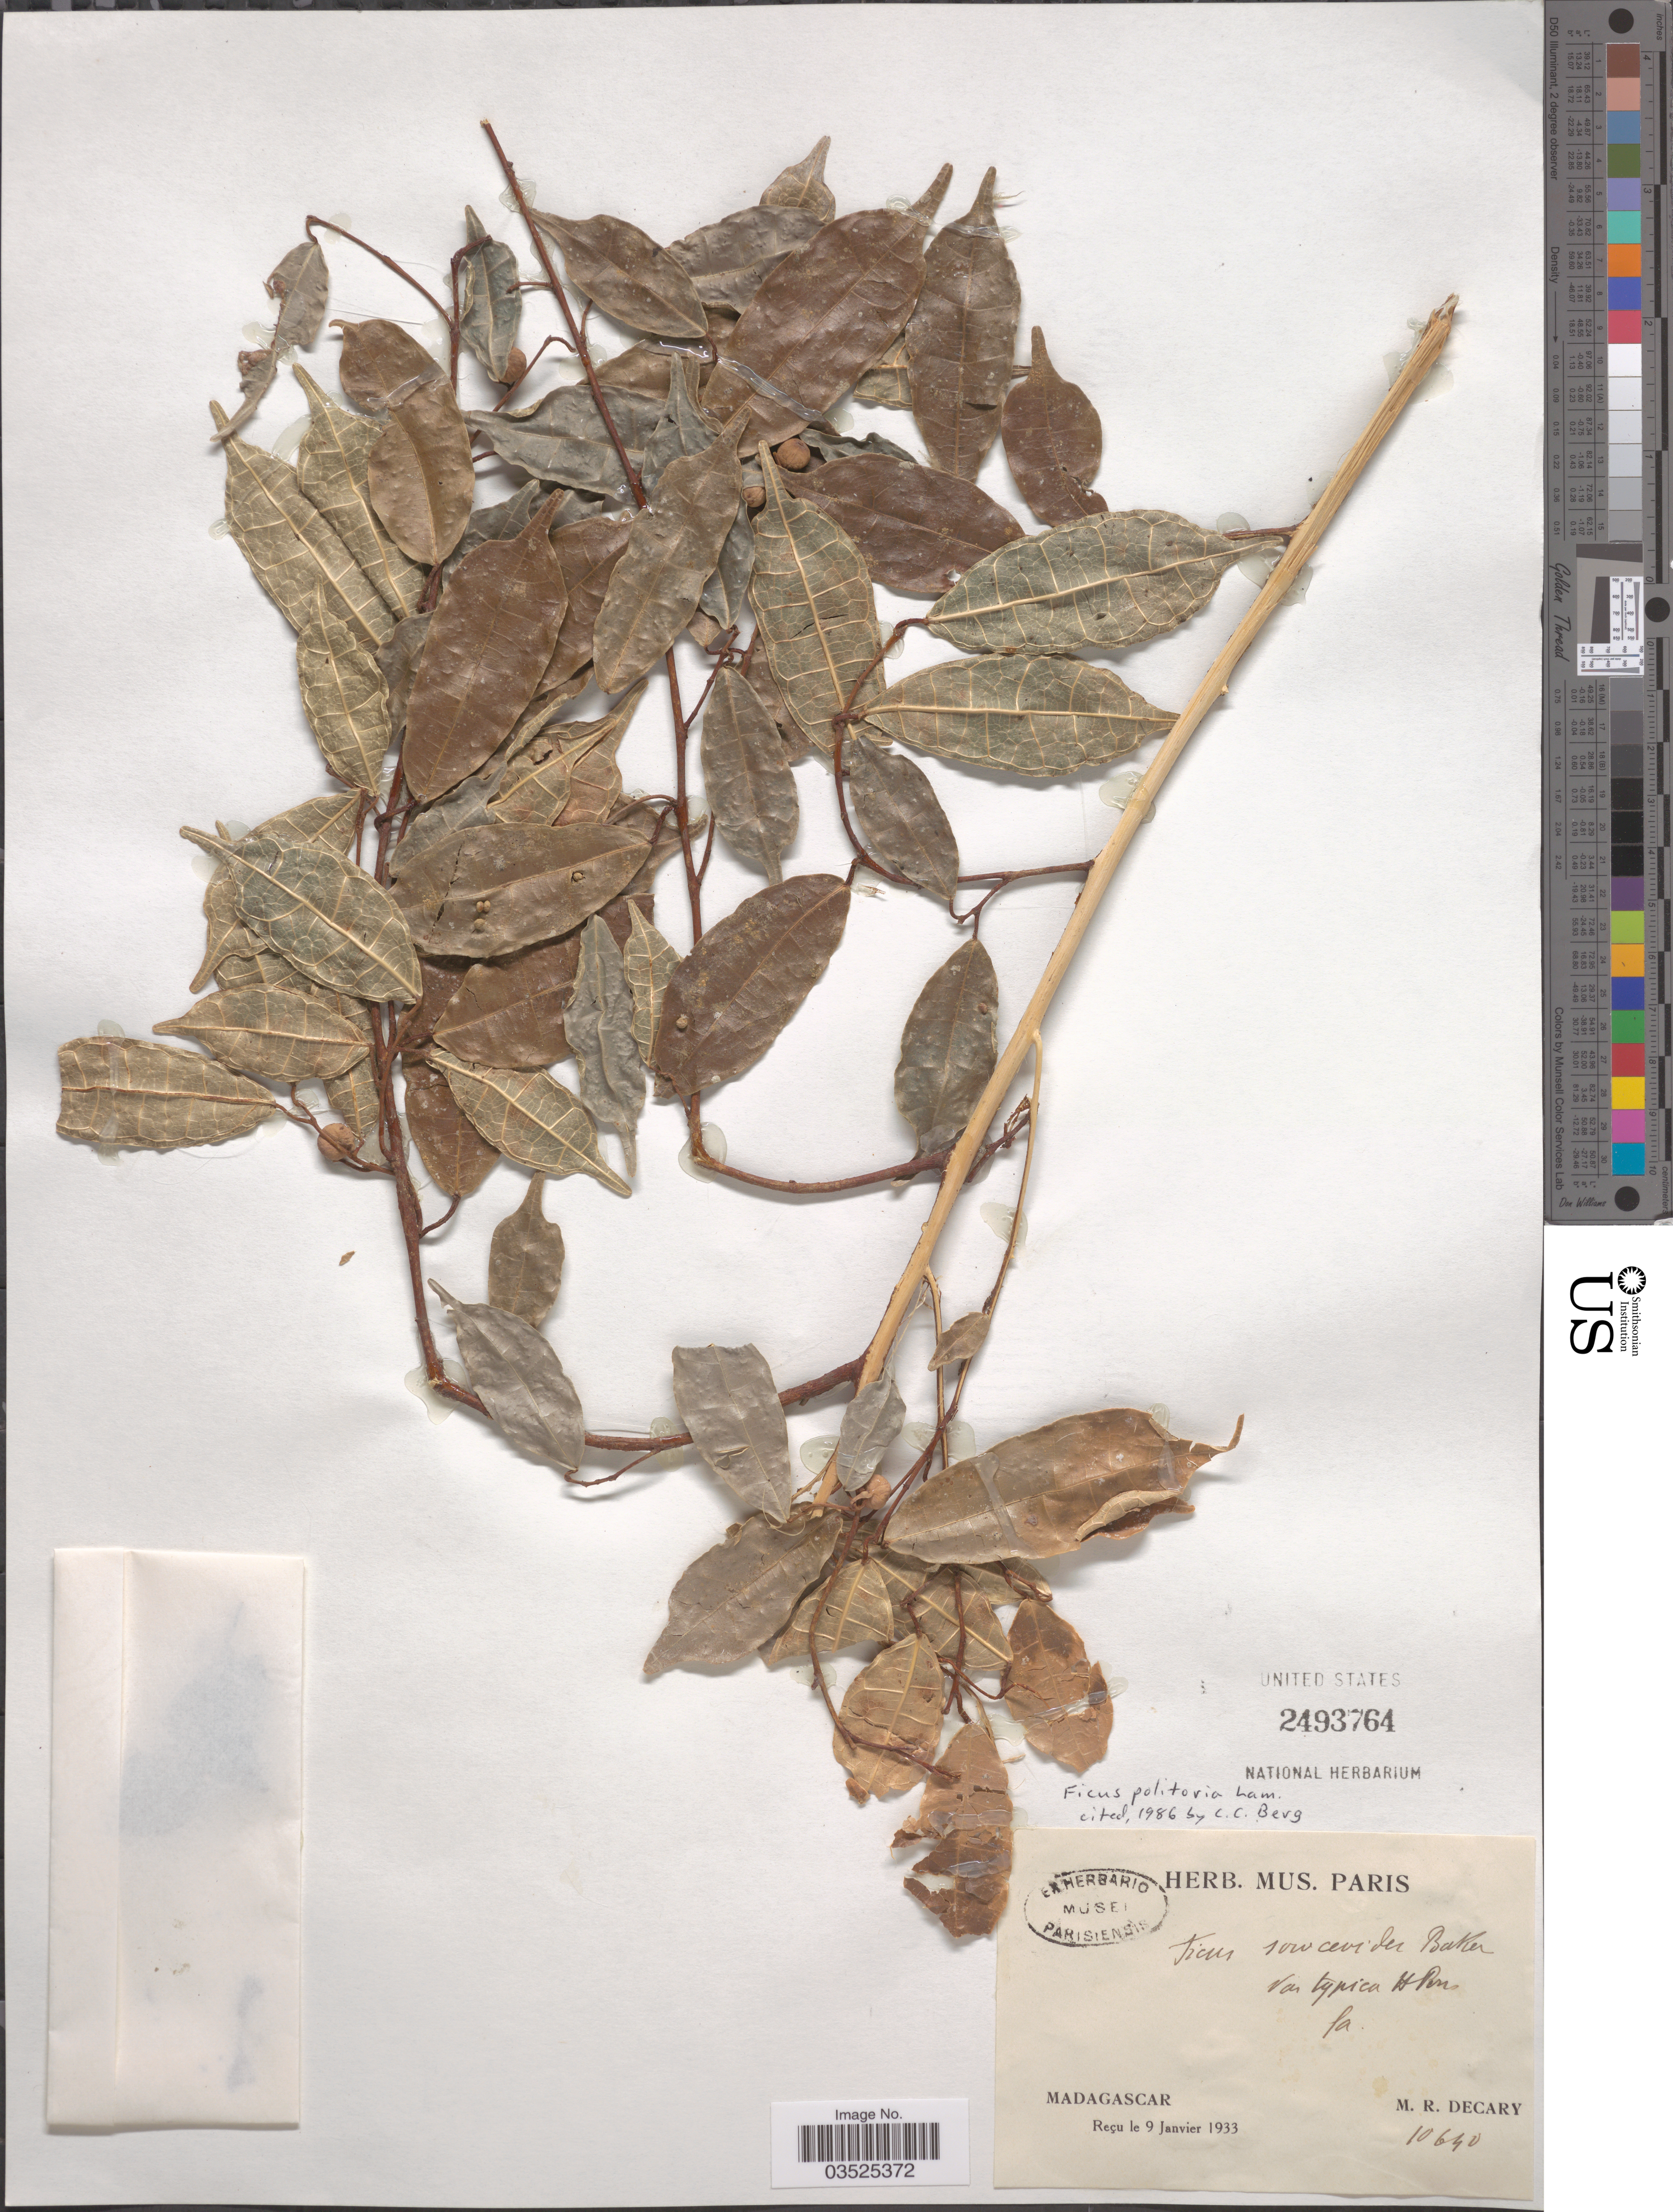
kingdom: Plantae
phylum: Tracheophyta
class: Magnoliopsida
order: Rosales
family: Moraceae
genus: Ficus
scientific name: Ficus politoria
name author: Lam.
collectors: R. Decary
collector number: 10640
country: Madagascar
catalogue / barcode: US 2493764